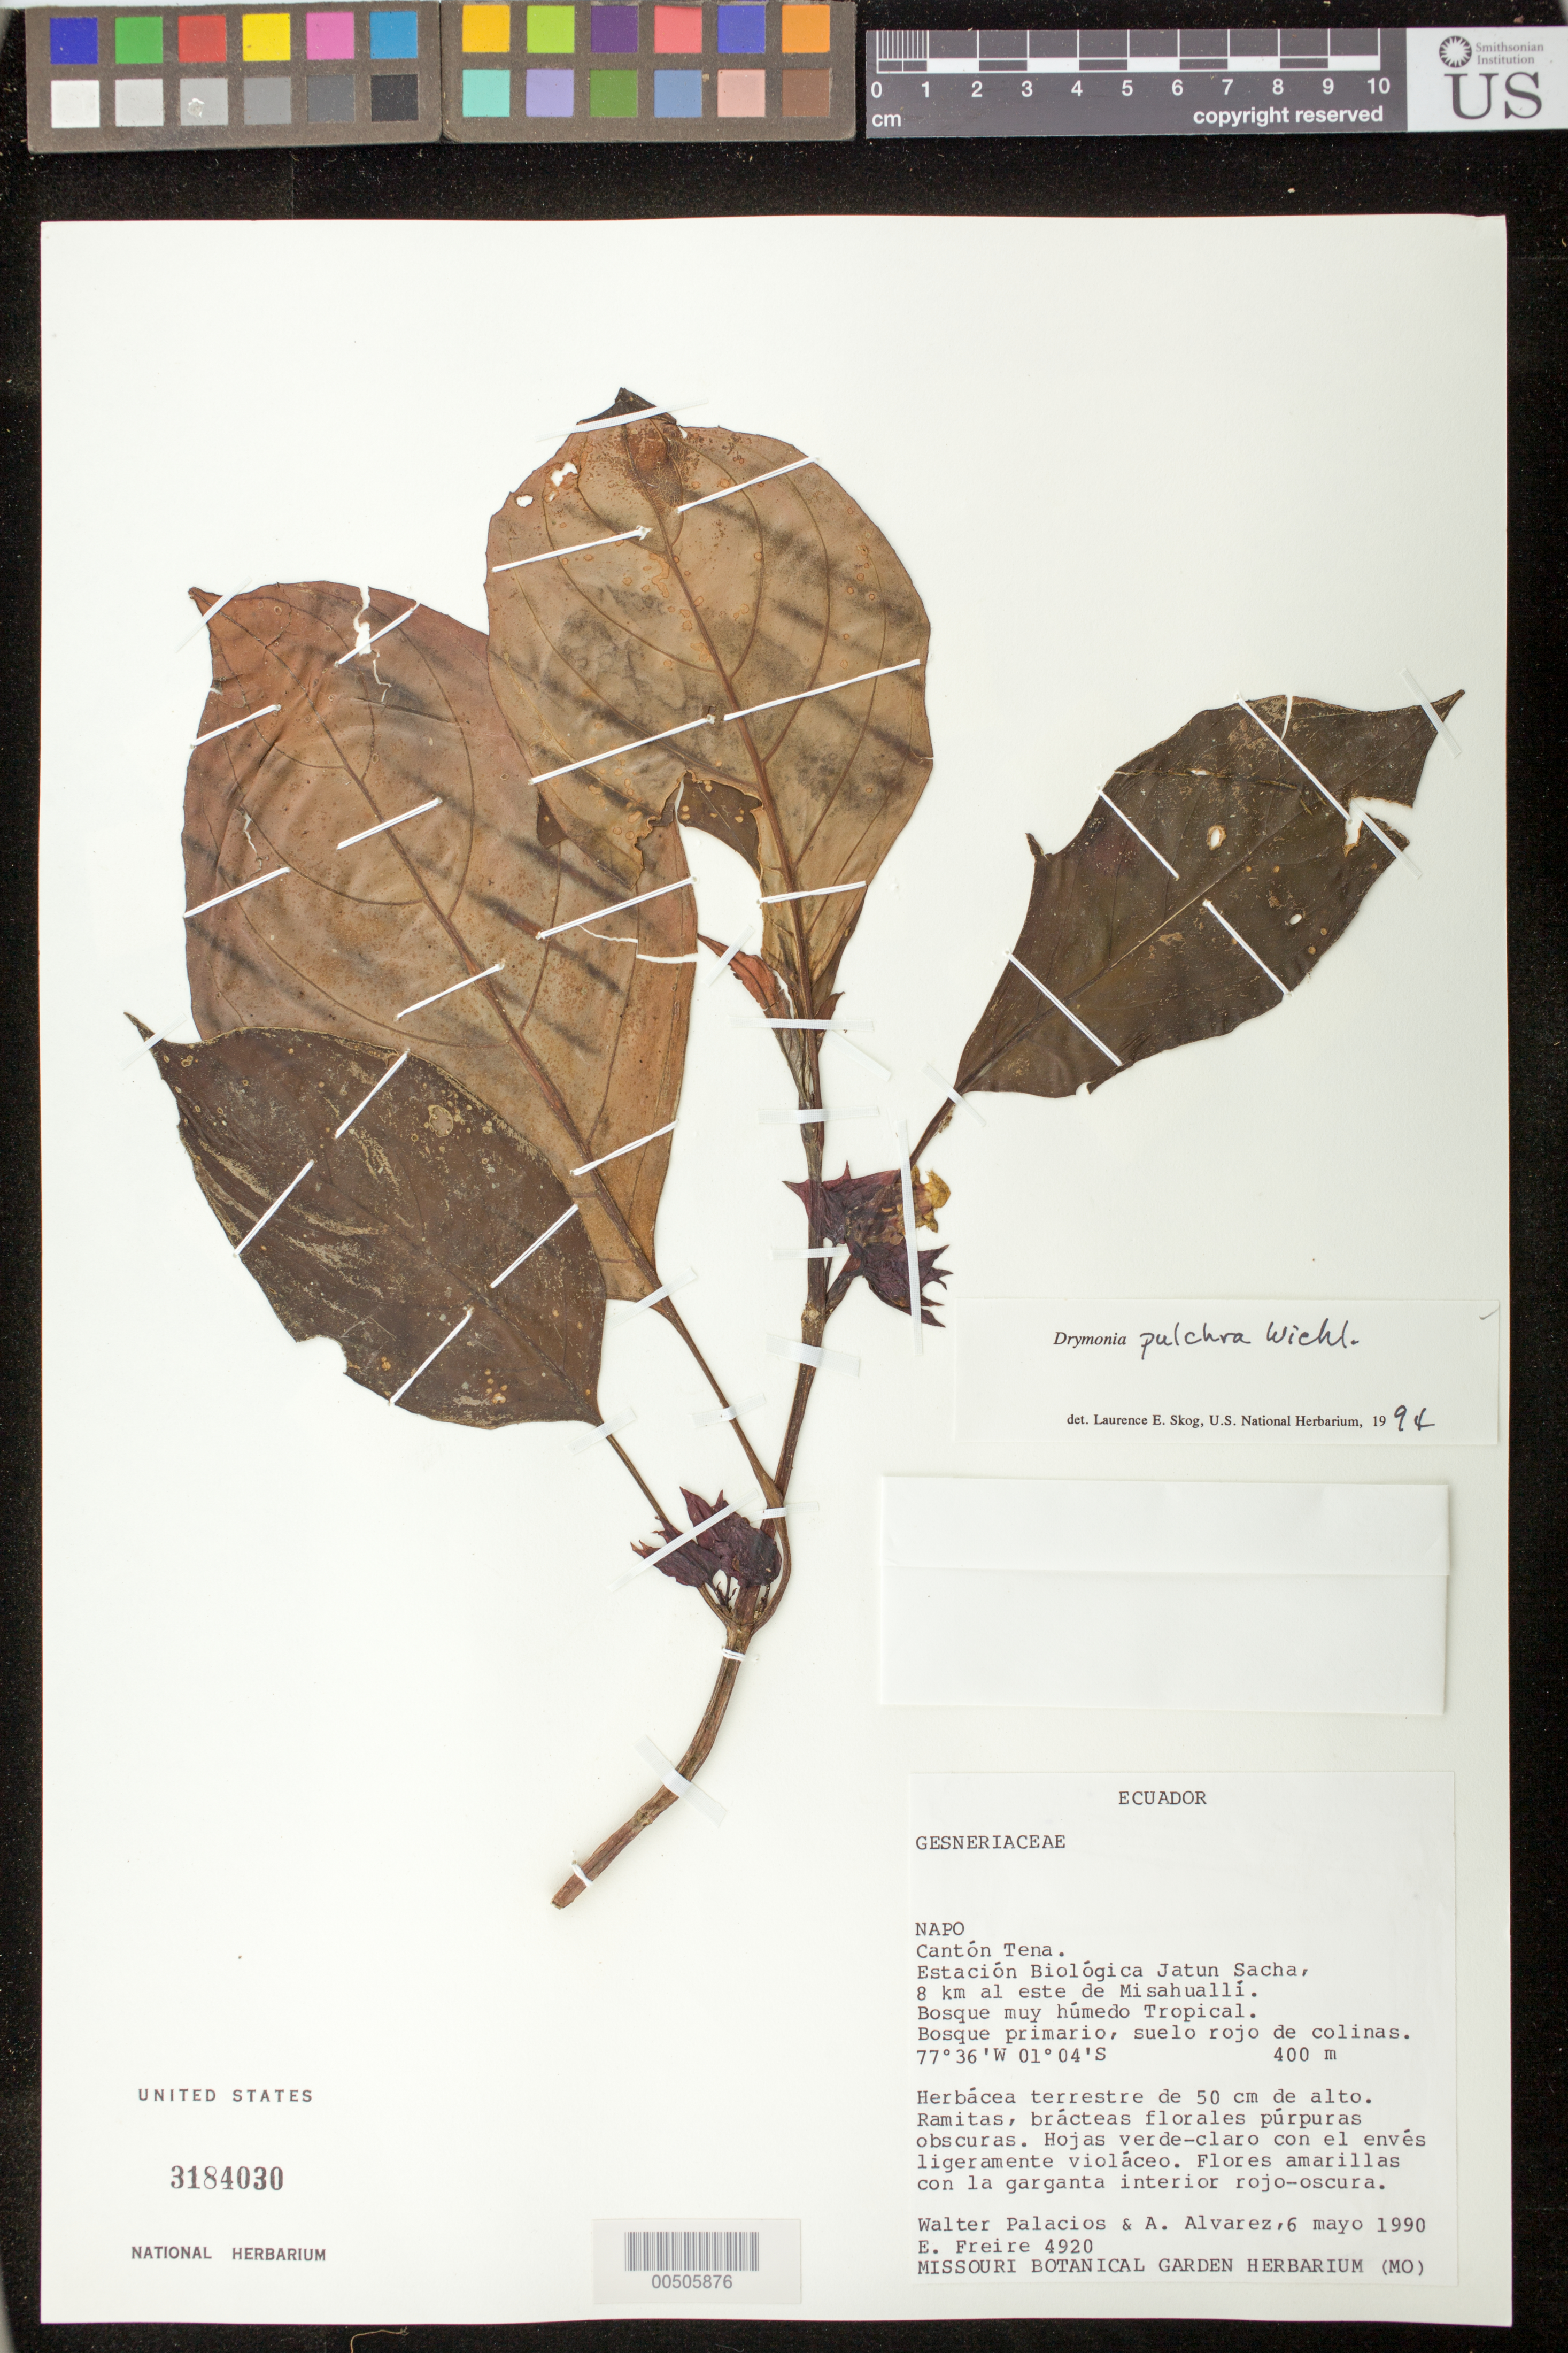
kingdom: Plantae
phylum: Tracheophyta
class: Magnoliopsida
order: Lamiales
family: Gesneriaceae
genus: Drymonia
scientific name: Drymonia pulchra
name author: Wiehler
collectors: W. Palacios, A. Alvarez & E. Freire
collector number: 4920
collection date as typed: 06 May 1990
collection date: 1990-05-06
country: Ecuador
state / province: Napo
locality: Cantón Tena. Estación Biológica Jatun Sacha, 8 km al este de Misahuallí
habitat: Bosque muy húmedo tropical; bosque primario, suelo rojo de colinas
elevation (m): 400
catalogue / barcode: US 3184030